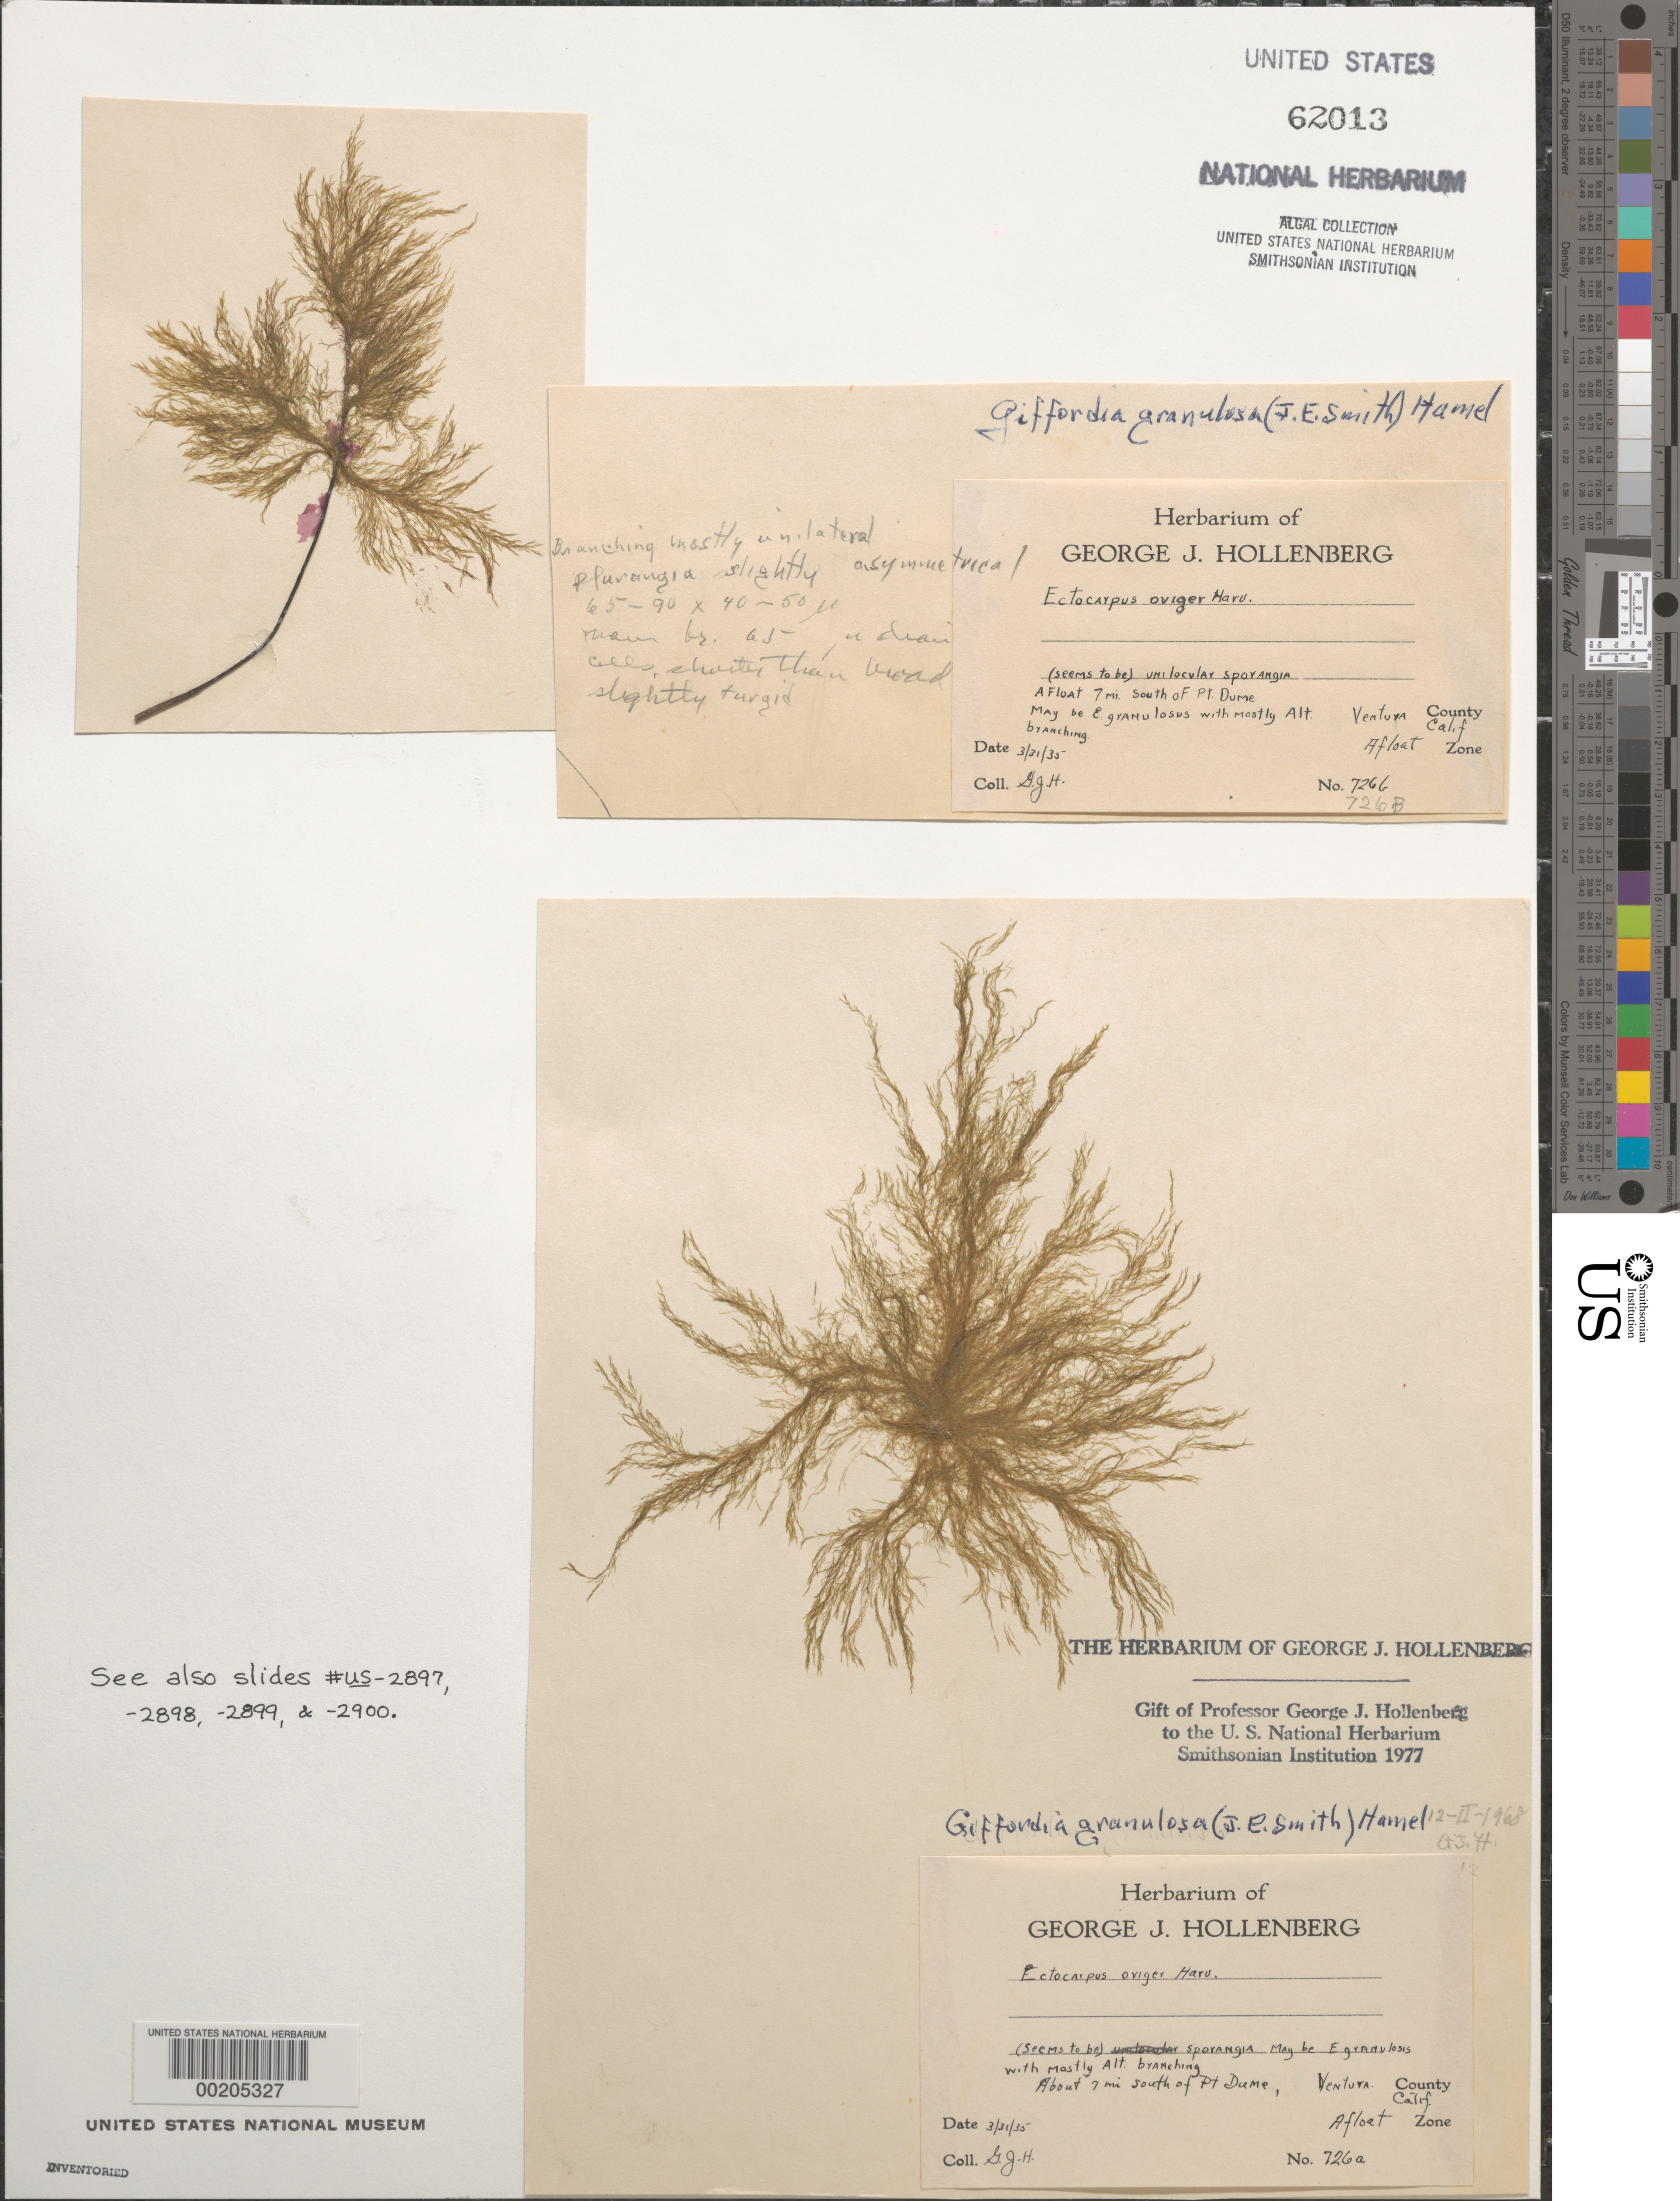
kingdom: Chromista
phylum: Ochrophyta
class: Phaeophyceae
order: Ectocarpales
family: Acinetosporaceae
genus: Hincksia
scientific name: Hincksia granulosa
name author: (Sm.) P.C. Silva in P.C. Silva et al.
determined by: Algae name updating Project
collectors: G. Hollenberg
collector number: GJH 726A & GJH 726B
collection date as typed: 31 Mar 1935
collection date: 1935-03-31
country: United States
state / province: California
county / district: Ventura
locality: Ca. 7 miles south of Point Dume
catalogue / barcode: US 62013